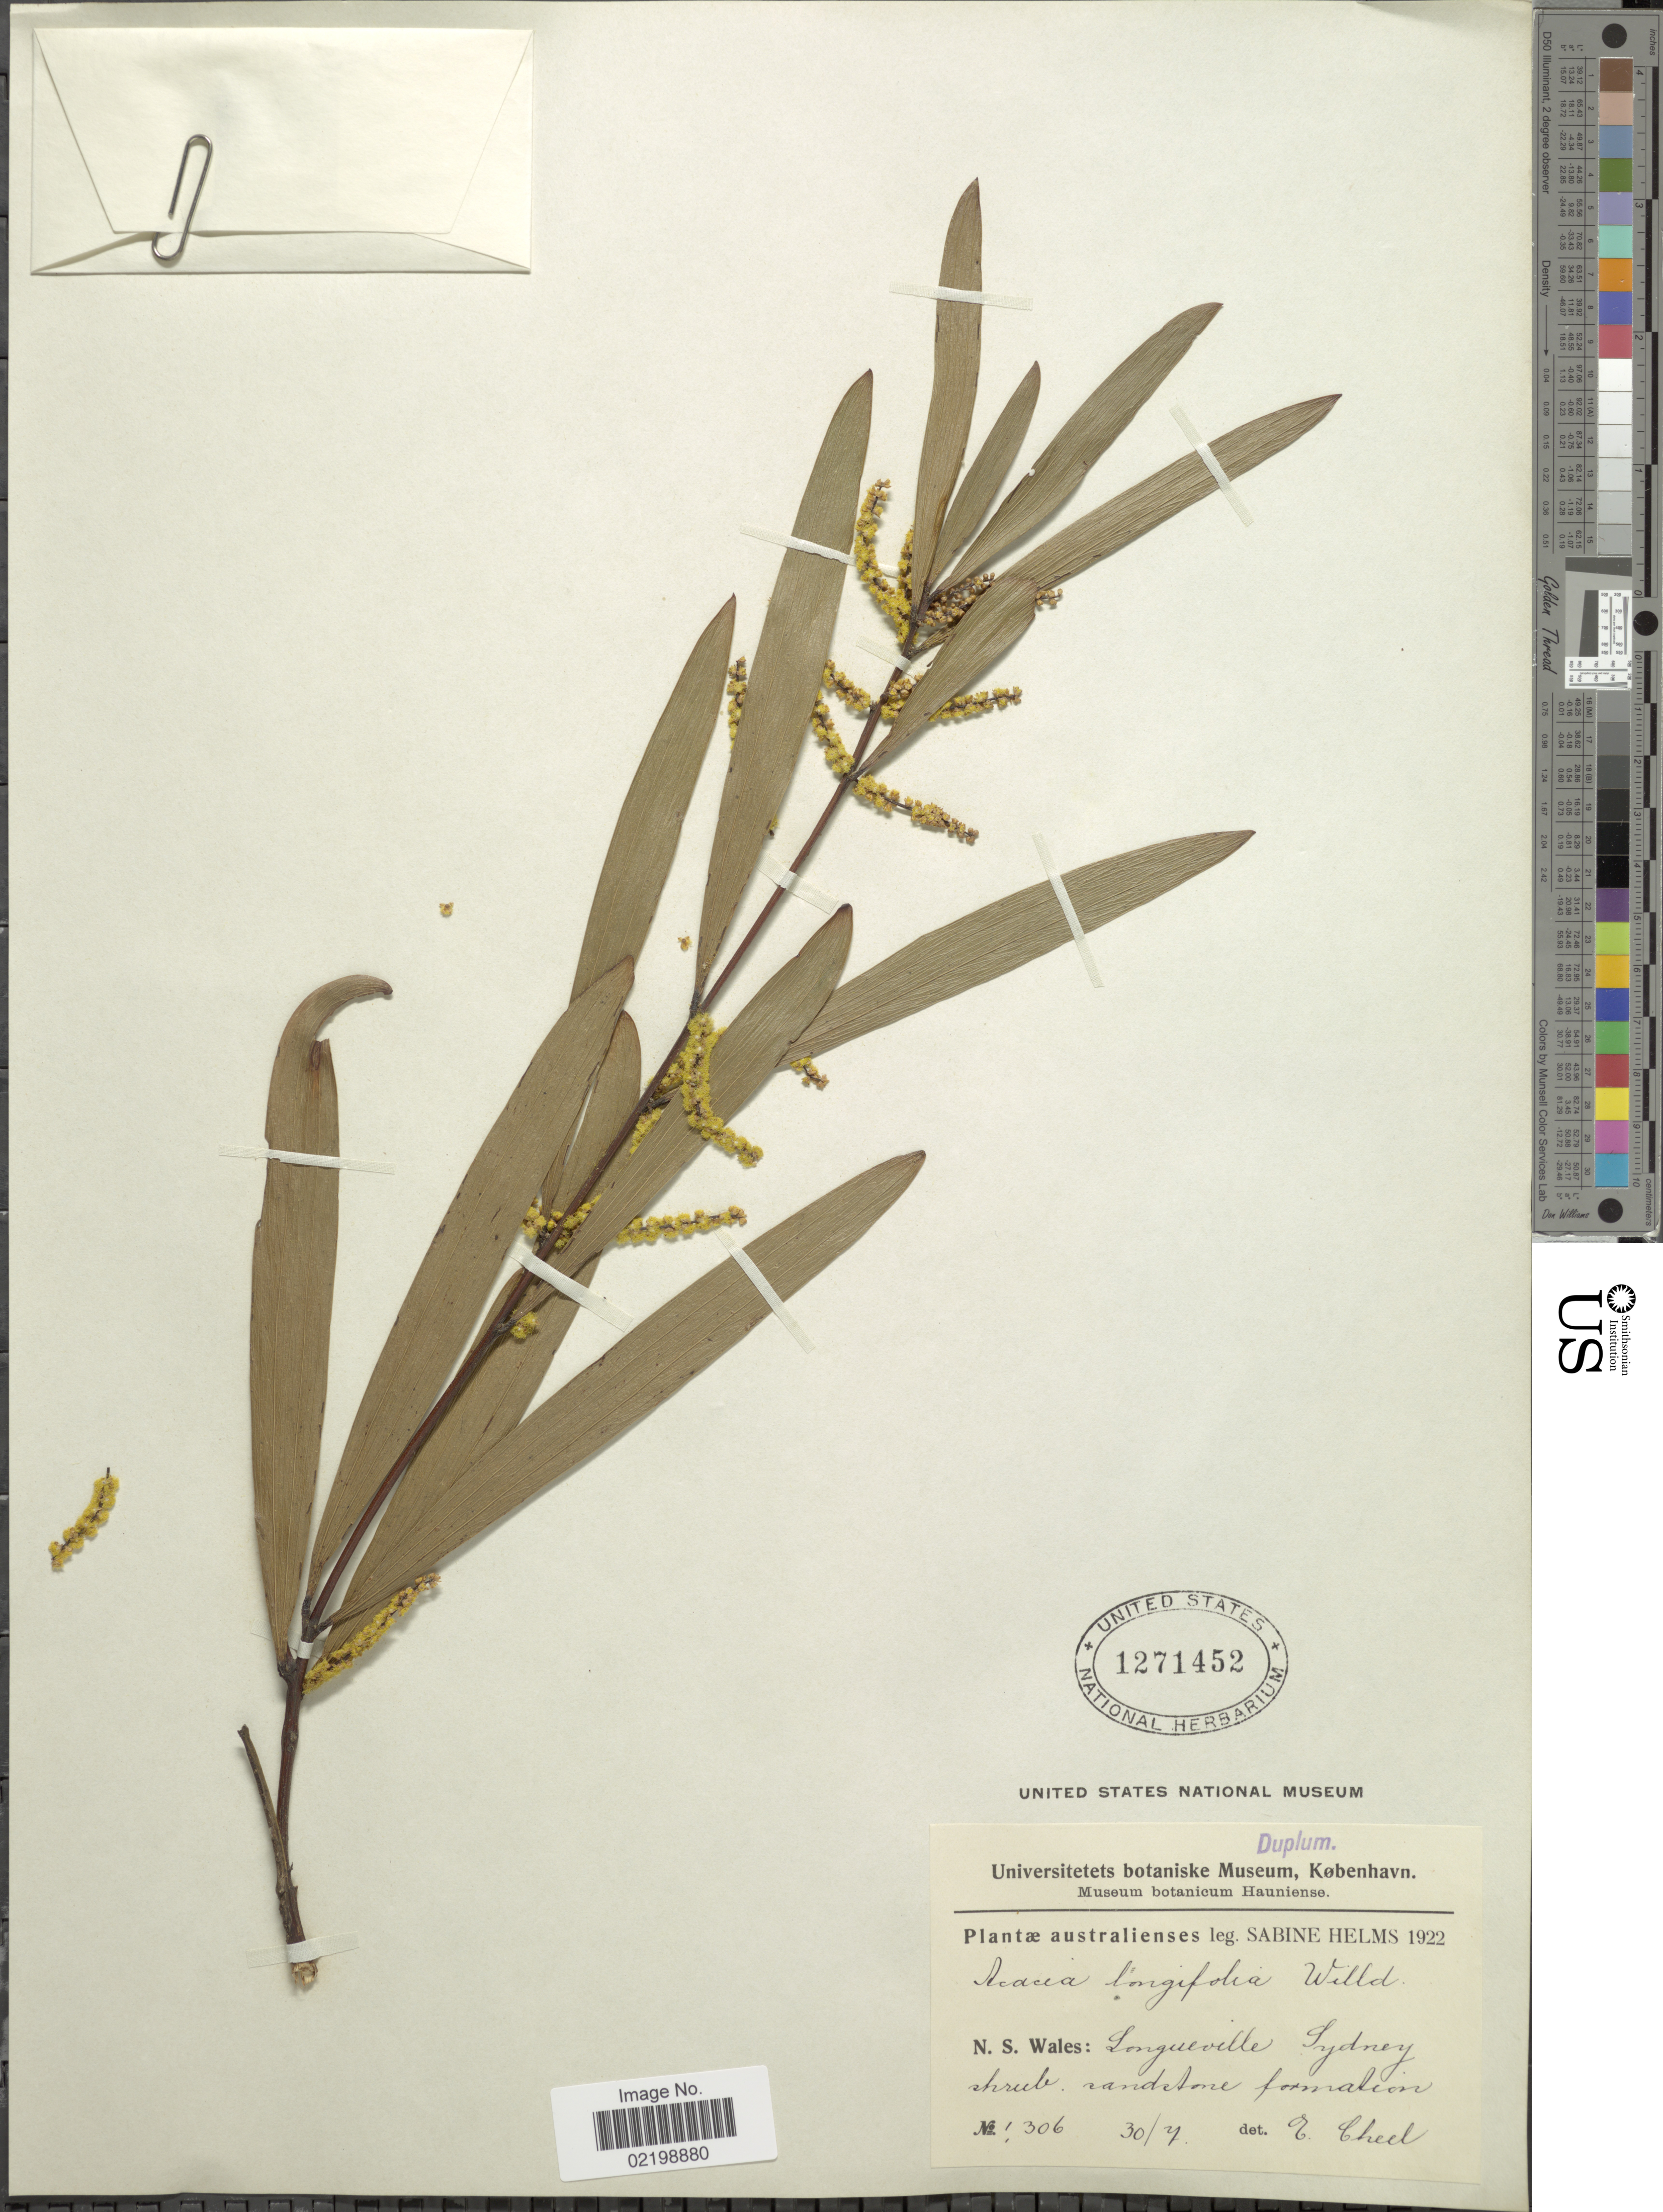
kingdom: Plantae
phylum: Tracheophyta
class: Magnoliopsida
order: Fabales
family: Fabaceae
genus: Acacia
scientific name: Acacia longifolia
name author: (Andrews) Willd.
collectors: S. Helms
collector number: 1306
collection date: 1922-07-30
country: Australia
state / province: New South Wales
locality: N.S. Wales: Longueville Sydney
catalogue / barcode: US 1271452